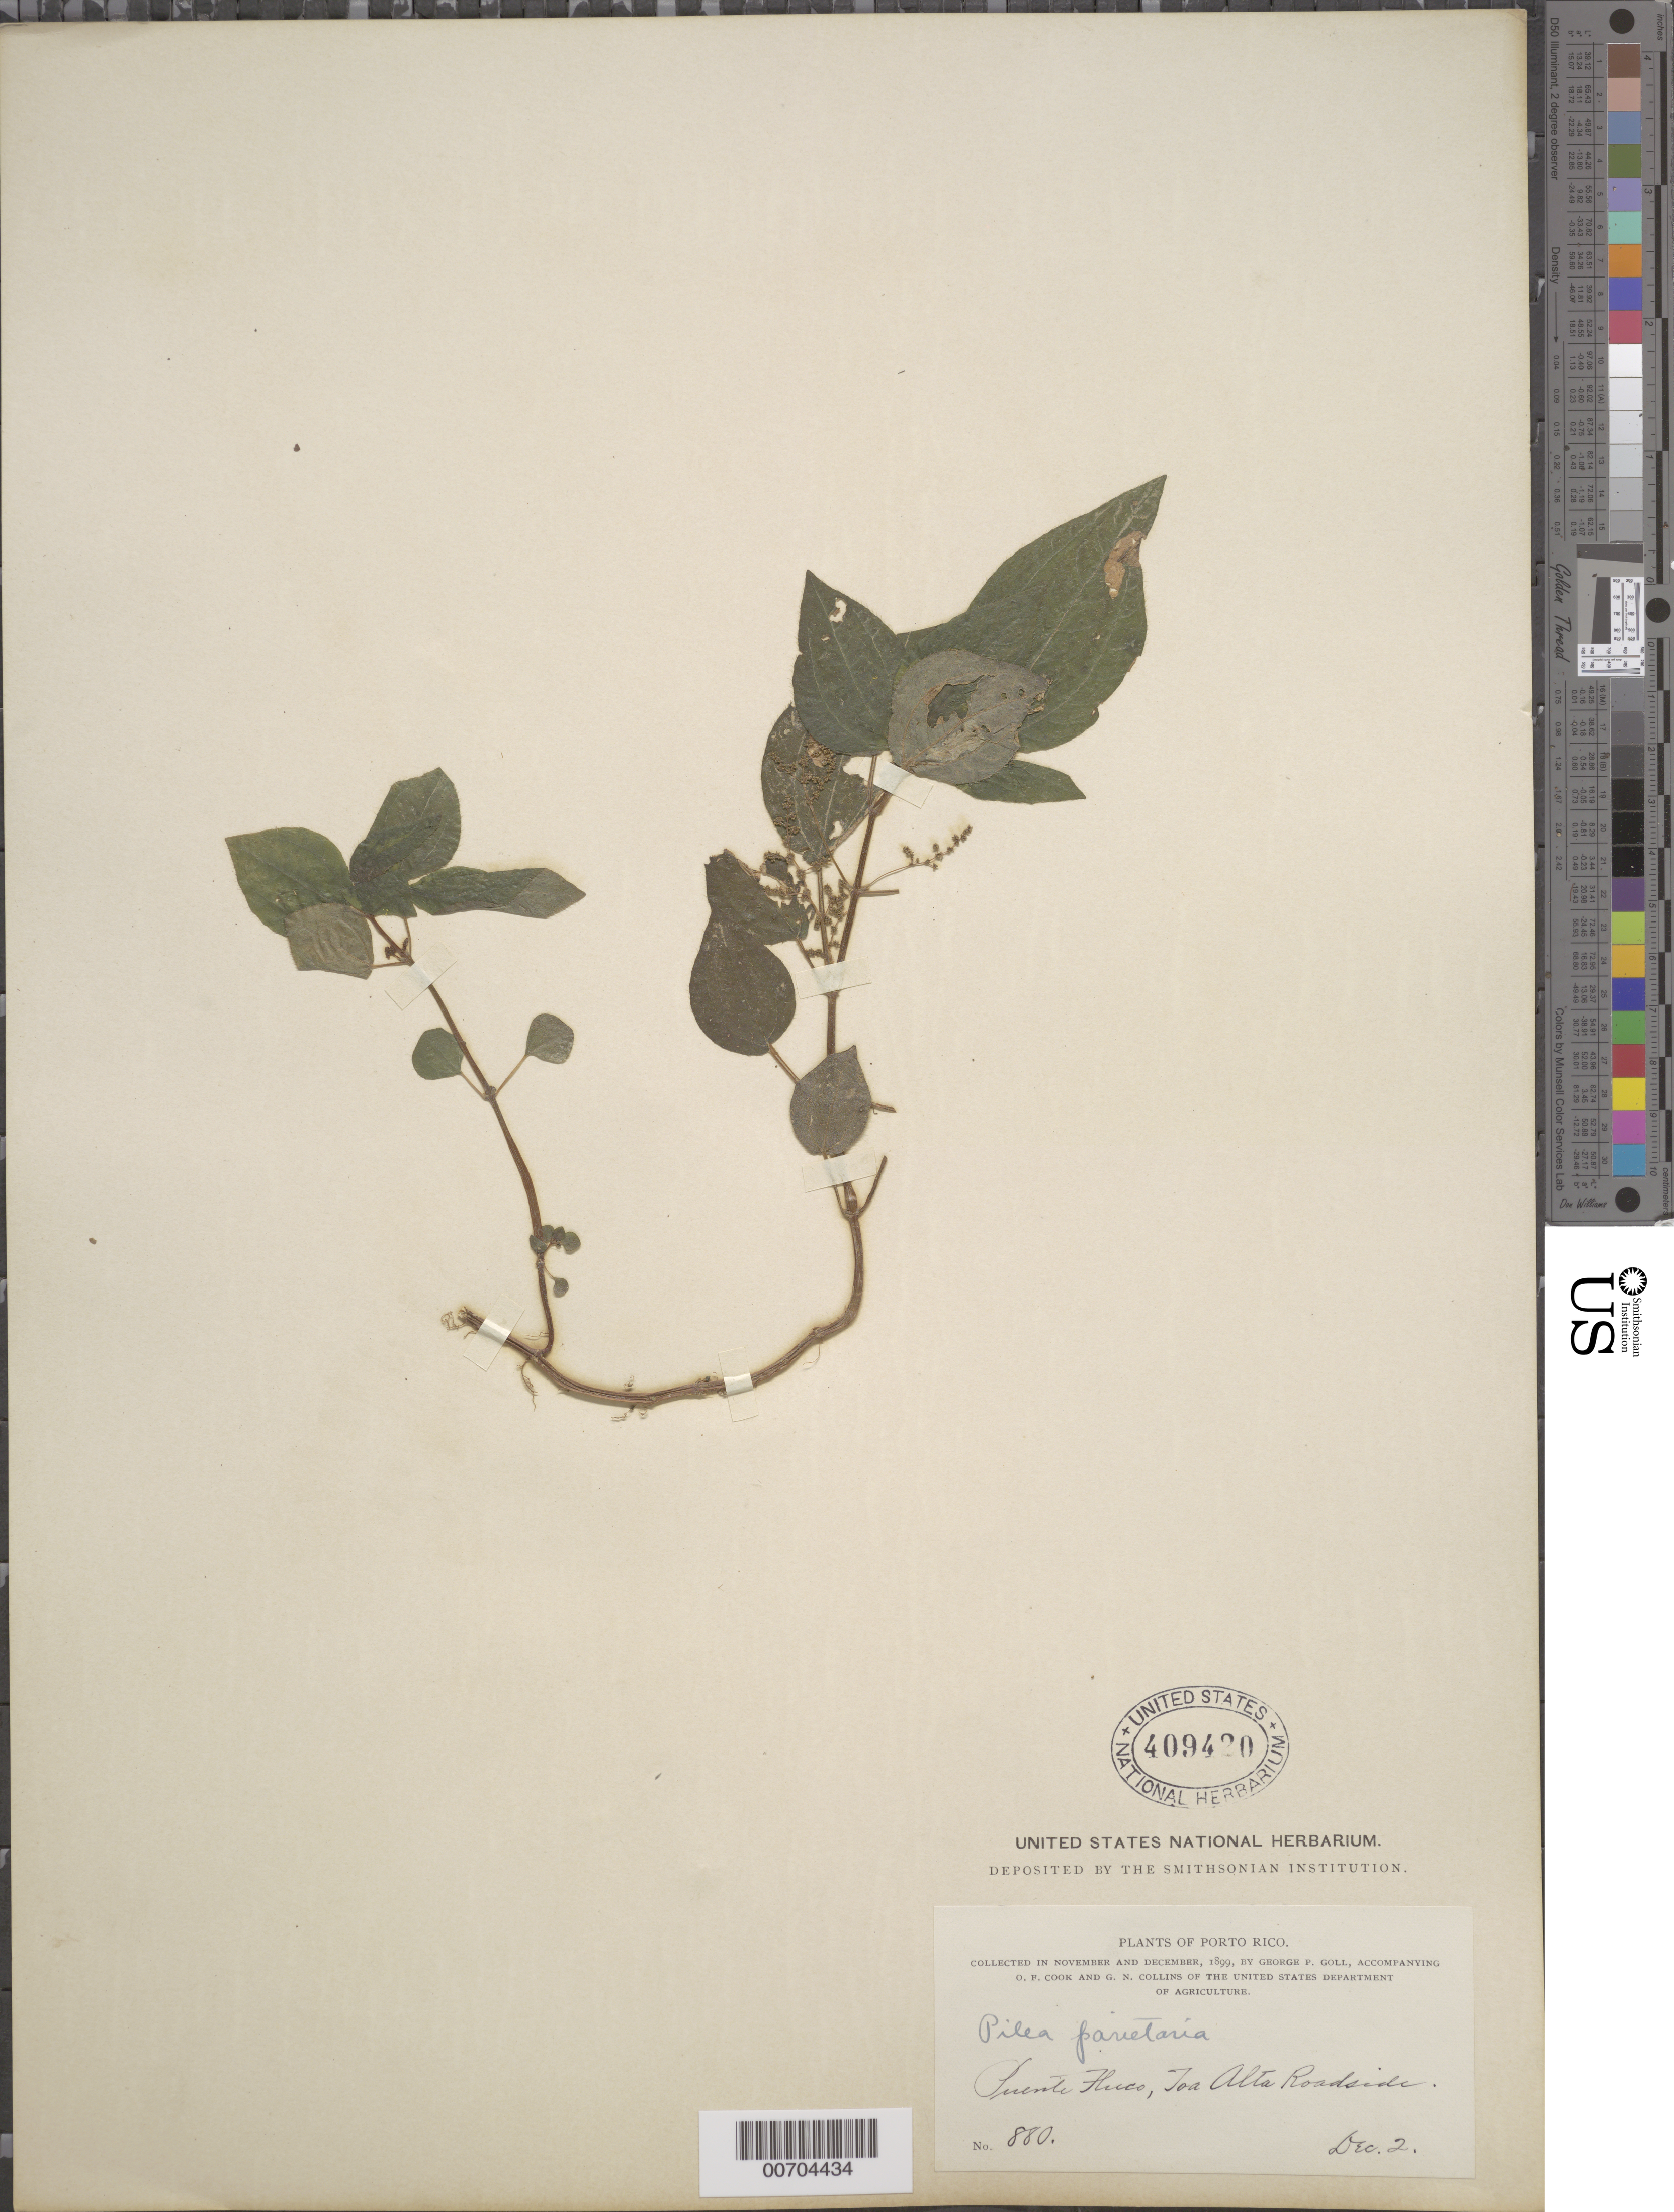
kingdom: Plantae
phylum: Tracheophyta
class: Magnoliopsida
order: Rosales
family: Urticaceae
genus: Pilea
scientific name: Pilea parietaria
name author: (L.) Blume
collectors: G. Goll, O. F. Cook & G. Collins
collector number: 880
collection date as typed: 02 Dec 1899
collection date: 1899-12-02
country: Puerto Rico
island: Greater Antilles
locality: Puente Fluco, Toa Alta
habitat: Roadside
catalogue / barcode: US 409420